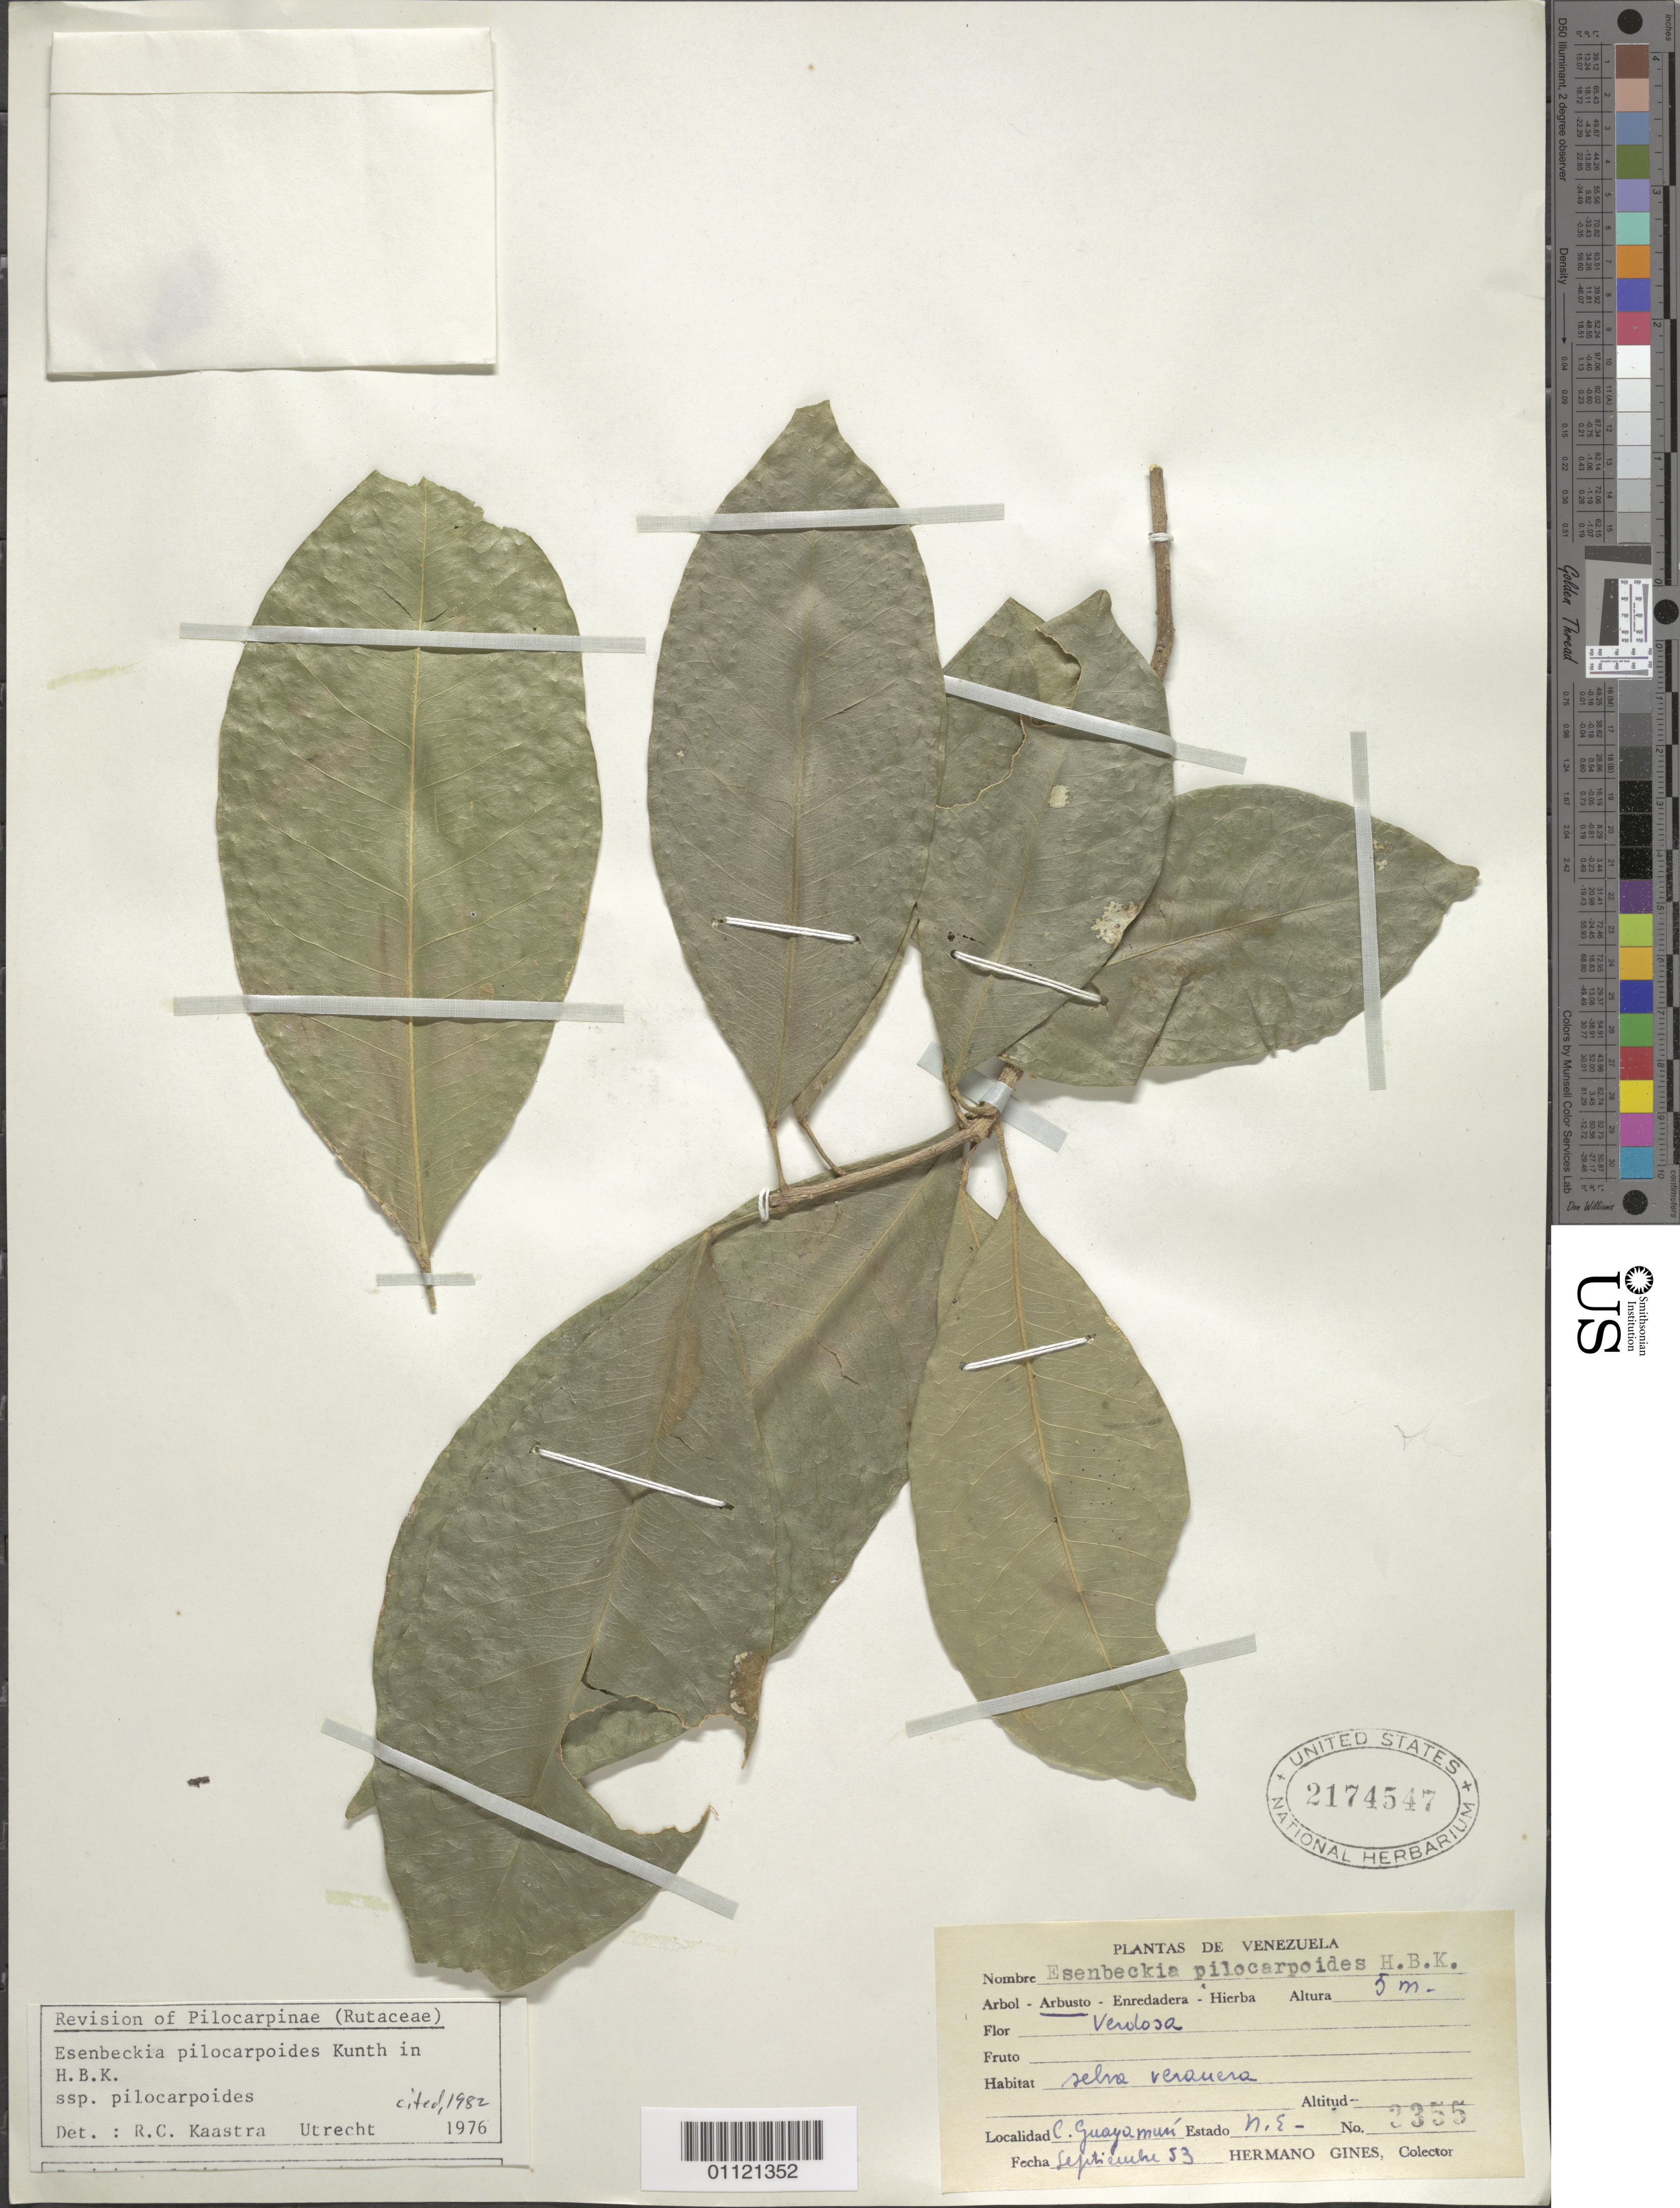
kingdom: Plantae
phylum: Tracheophyta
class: Magnoliopsida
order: Sapindales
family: Rutaceae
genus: Esenbeckia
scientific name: Esenbeckia pilocarpoides subsp. pilocarpoides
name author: Kunth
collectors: Bro. Gines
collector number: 3355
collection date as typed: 01 Sep 1953 to 31 Sep 1953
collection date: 1953-09-01/1953-09-30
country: Venezuela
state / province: Nueva Esparta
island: Margarita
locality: C. Guayamurí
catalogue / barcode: US 2174547